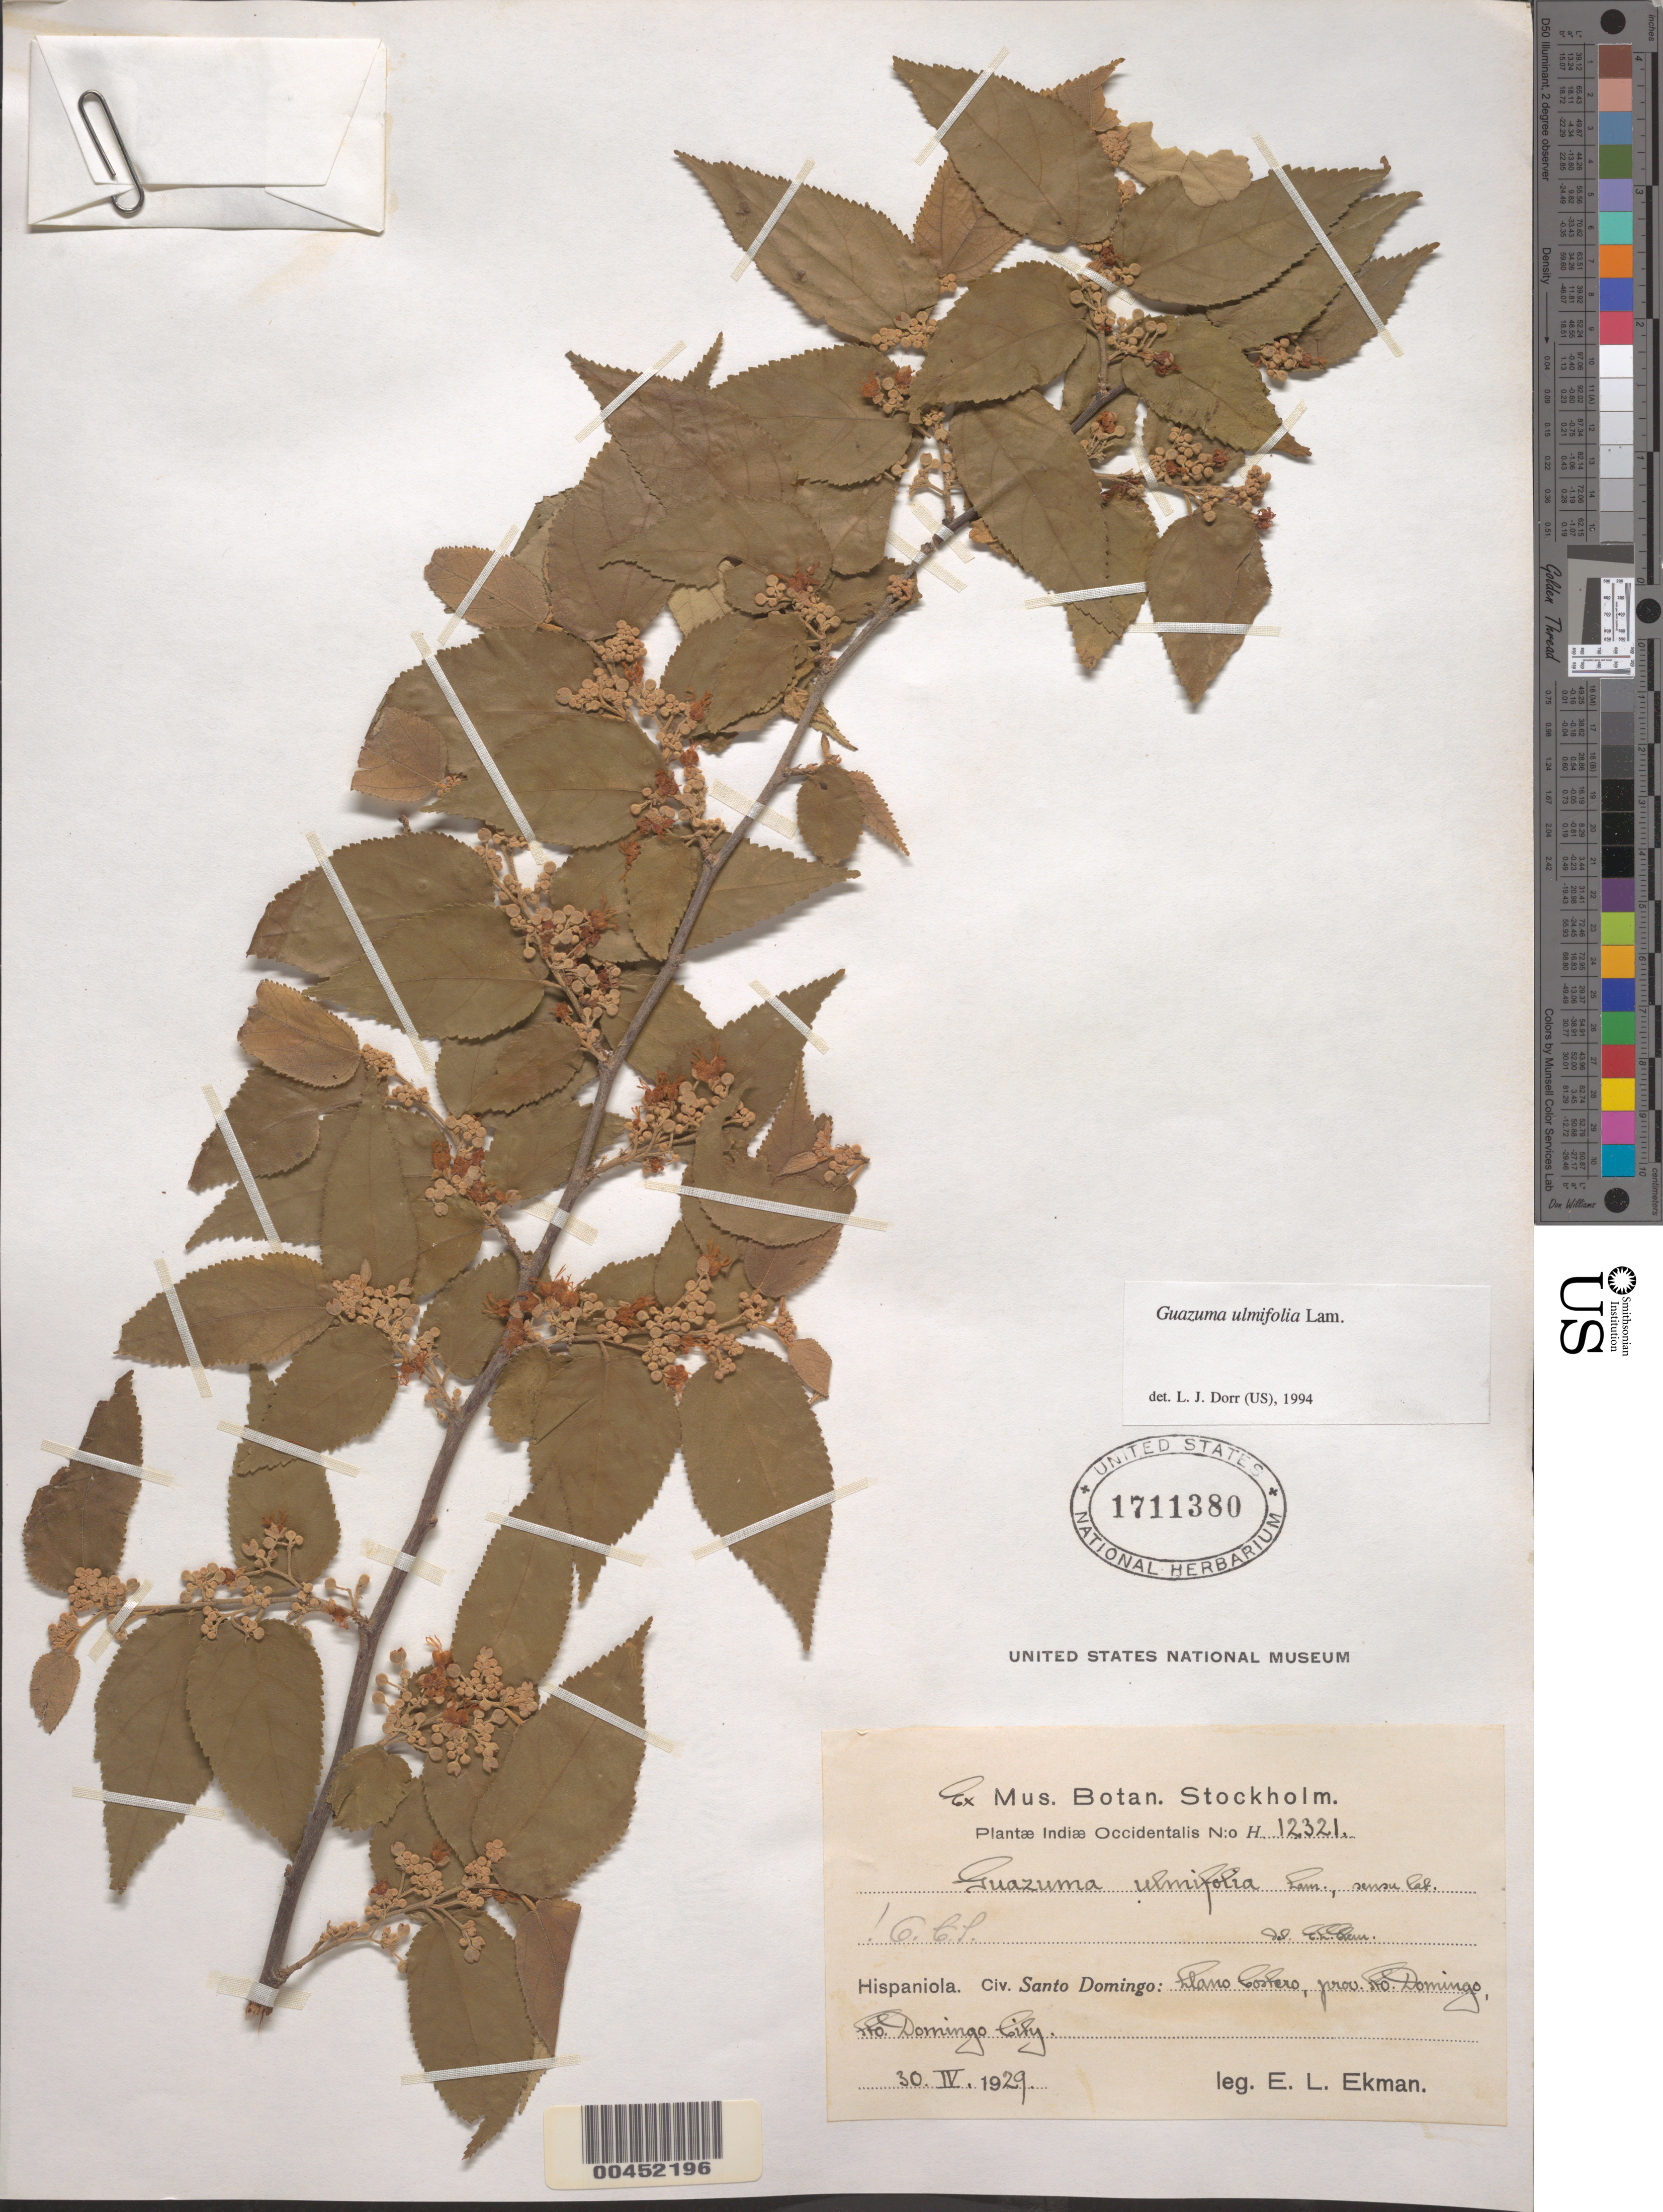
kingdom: Plantae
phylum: Tracheophyta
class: Magnoliopsida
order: Malvales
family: Malvaceae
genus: Guazuma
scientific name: Guazuma ulmifolia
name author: Lam.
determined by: Dorr, L. J., (BOT), Smithsonian Institution - National Museum of Natural History (UNITED STATES)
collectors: E. L. Ekman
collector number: herbarium 12321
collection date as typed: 30 Apr 1929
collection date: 1929-04-30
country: Dominican Republic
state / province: Distrito Nacional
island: Hispaniola Island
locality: Sto. Domingo City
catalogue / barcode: US 1711380